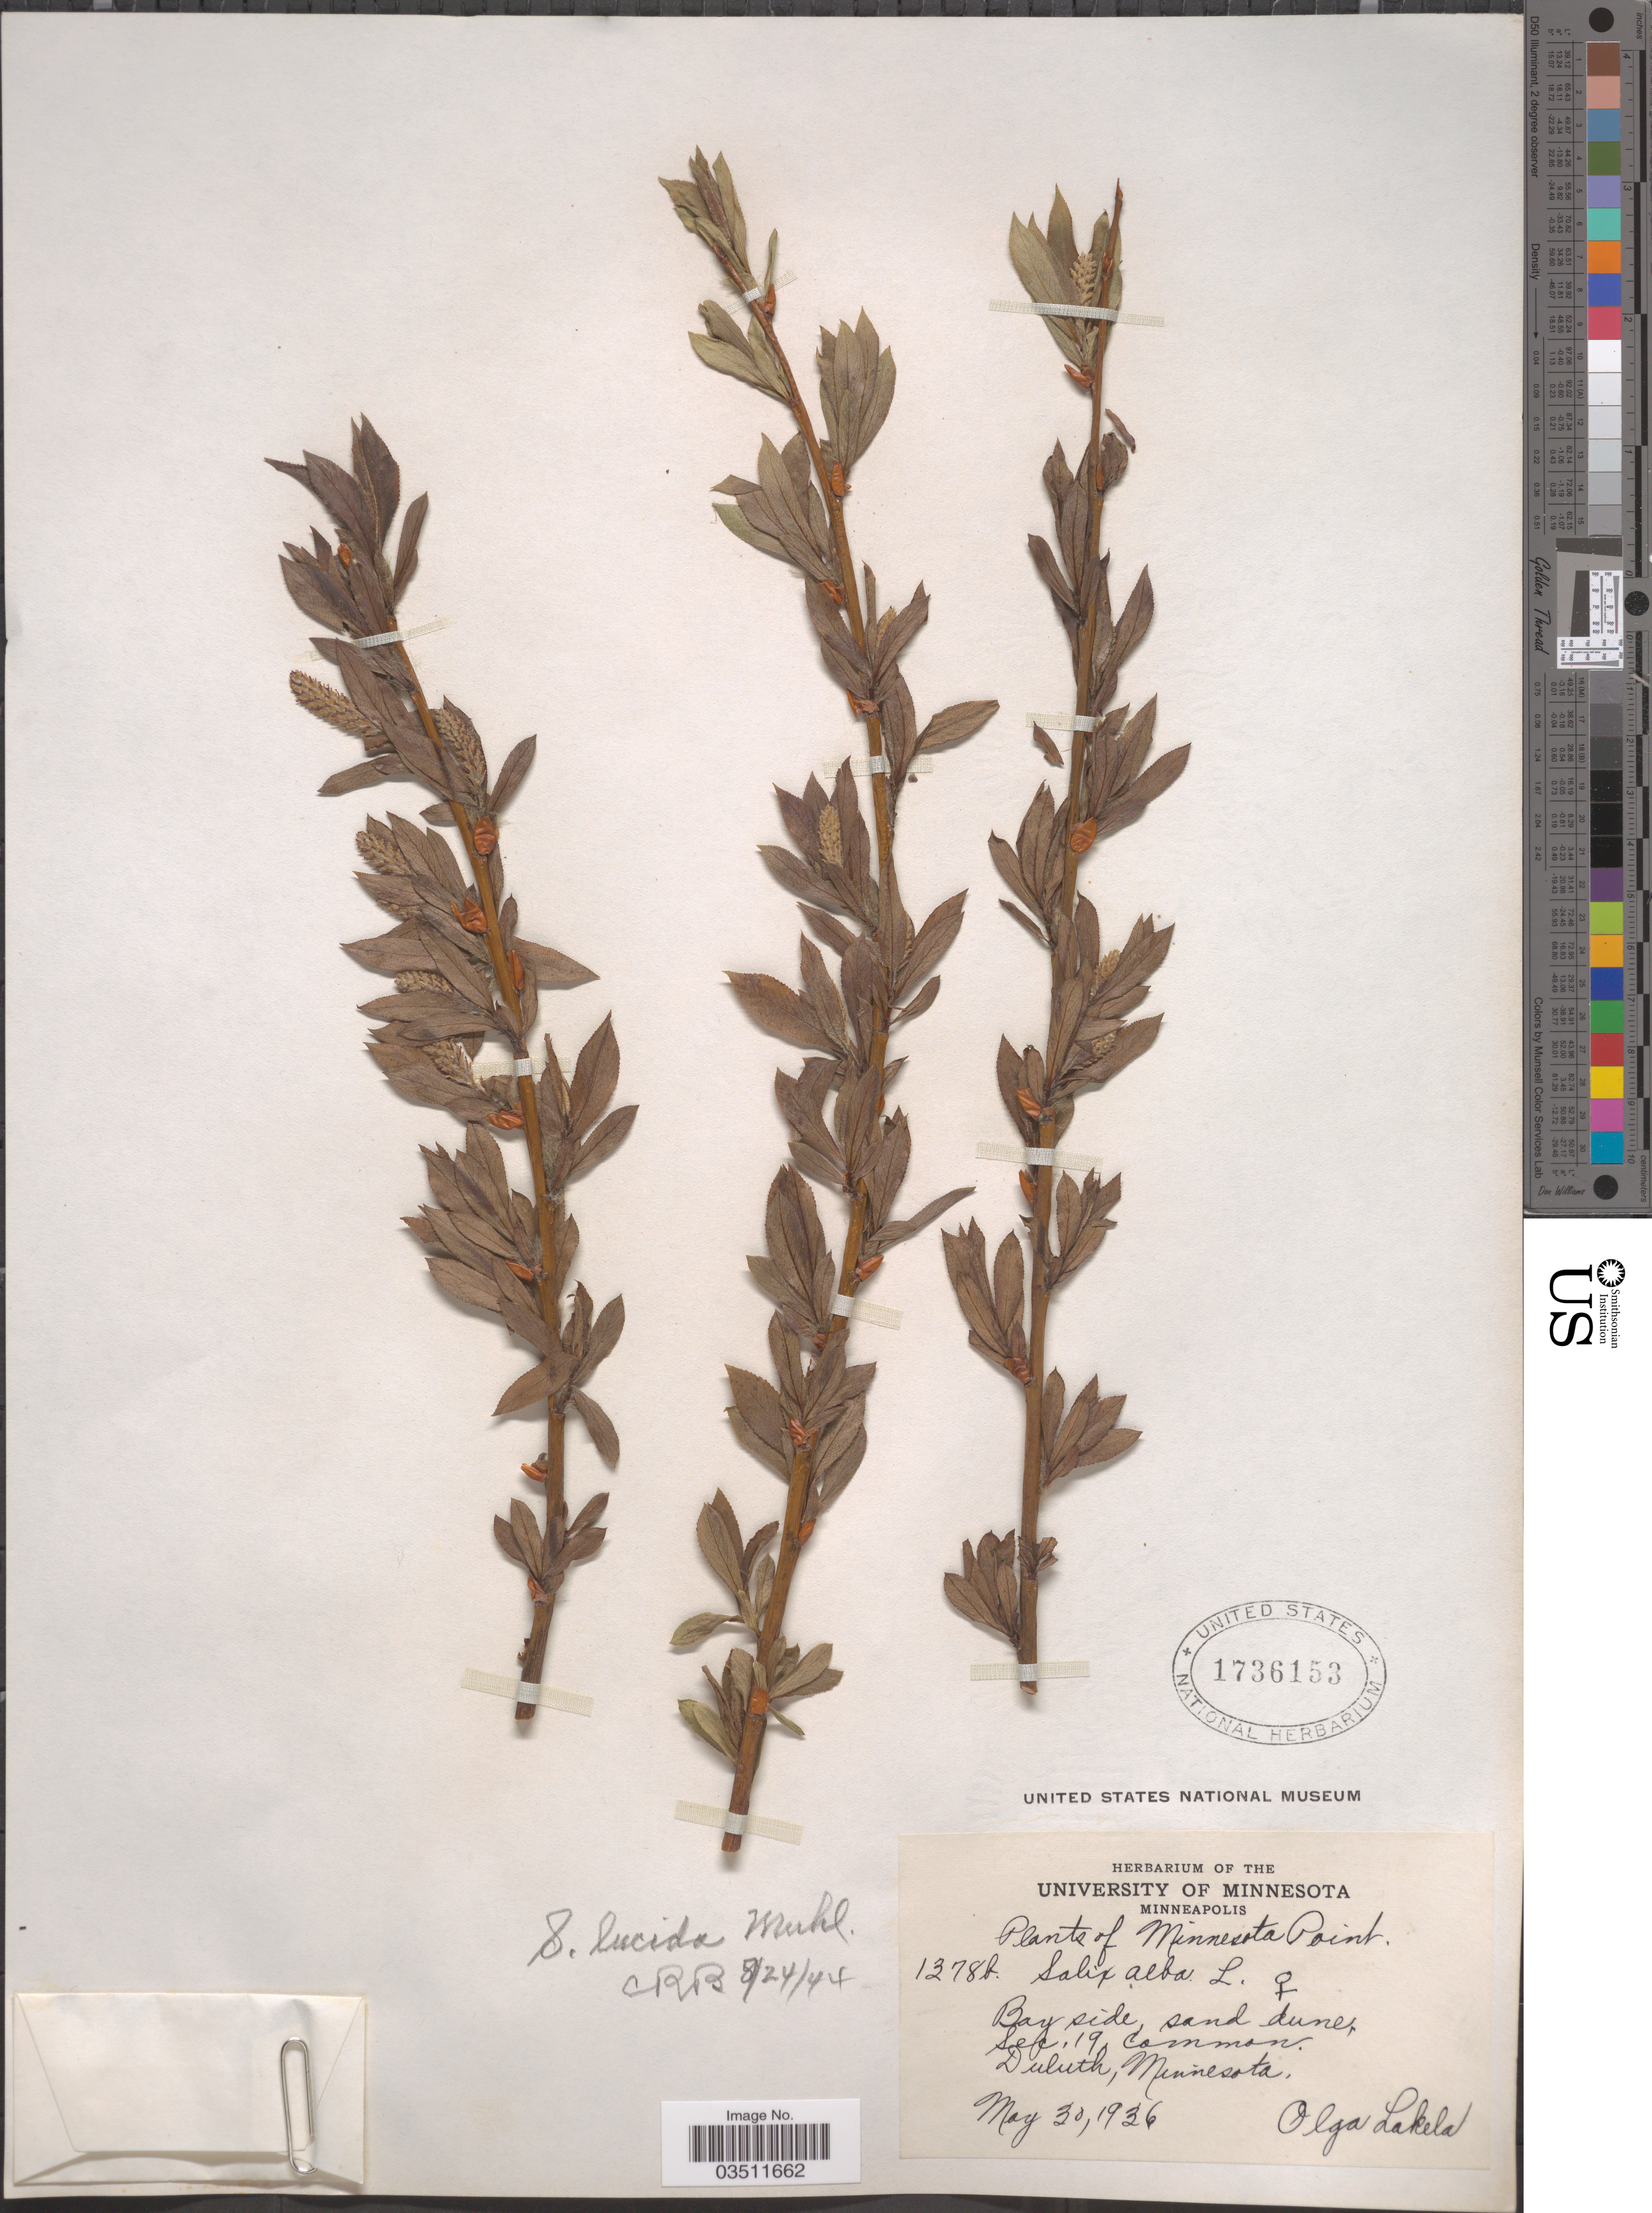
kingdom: Plantae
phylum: Tracheophyta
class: Magnoliopsida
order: Malpighiales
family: Salicaceae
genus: Salix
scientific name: Salix lucida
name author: Muhl.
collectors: O. K. Lakela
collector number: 1378b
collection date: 1936-05-30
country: United States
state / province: Minnesota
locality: Minnesota Point. Bay side, sand dunes, Sec. 19. Duluth.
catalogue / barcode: US 1736153